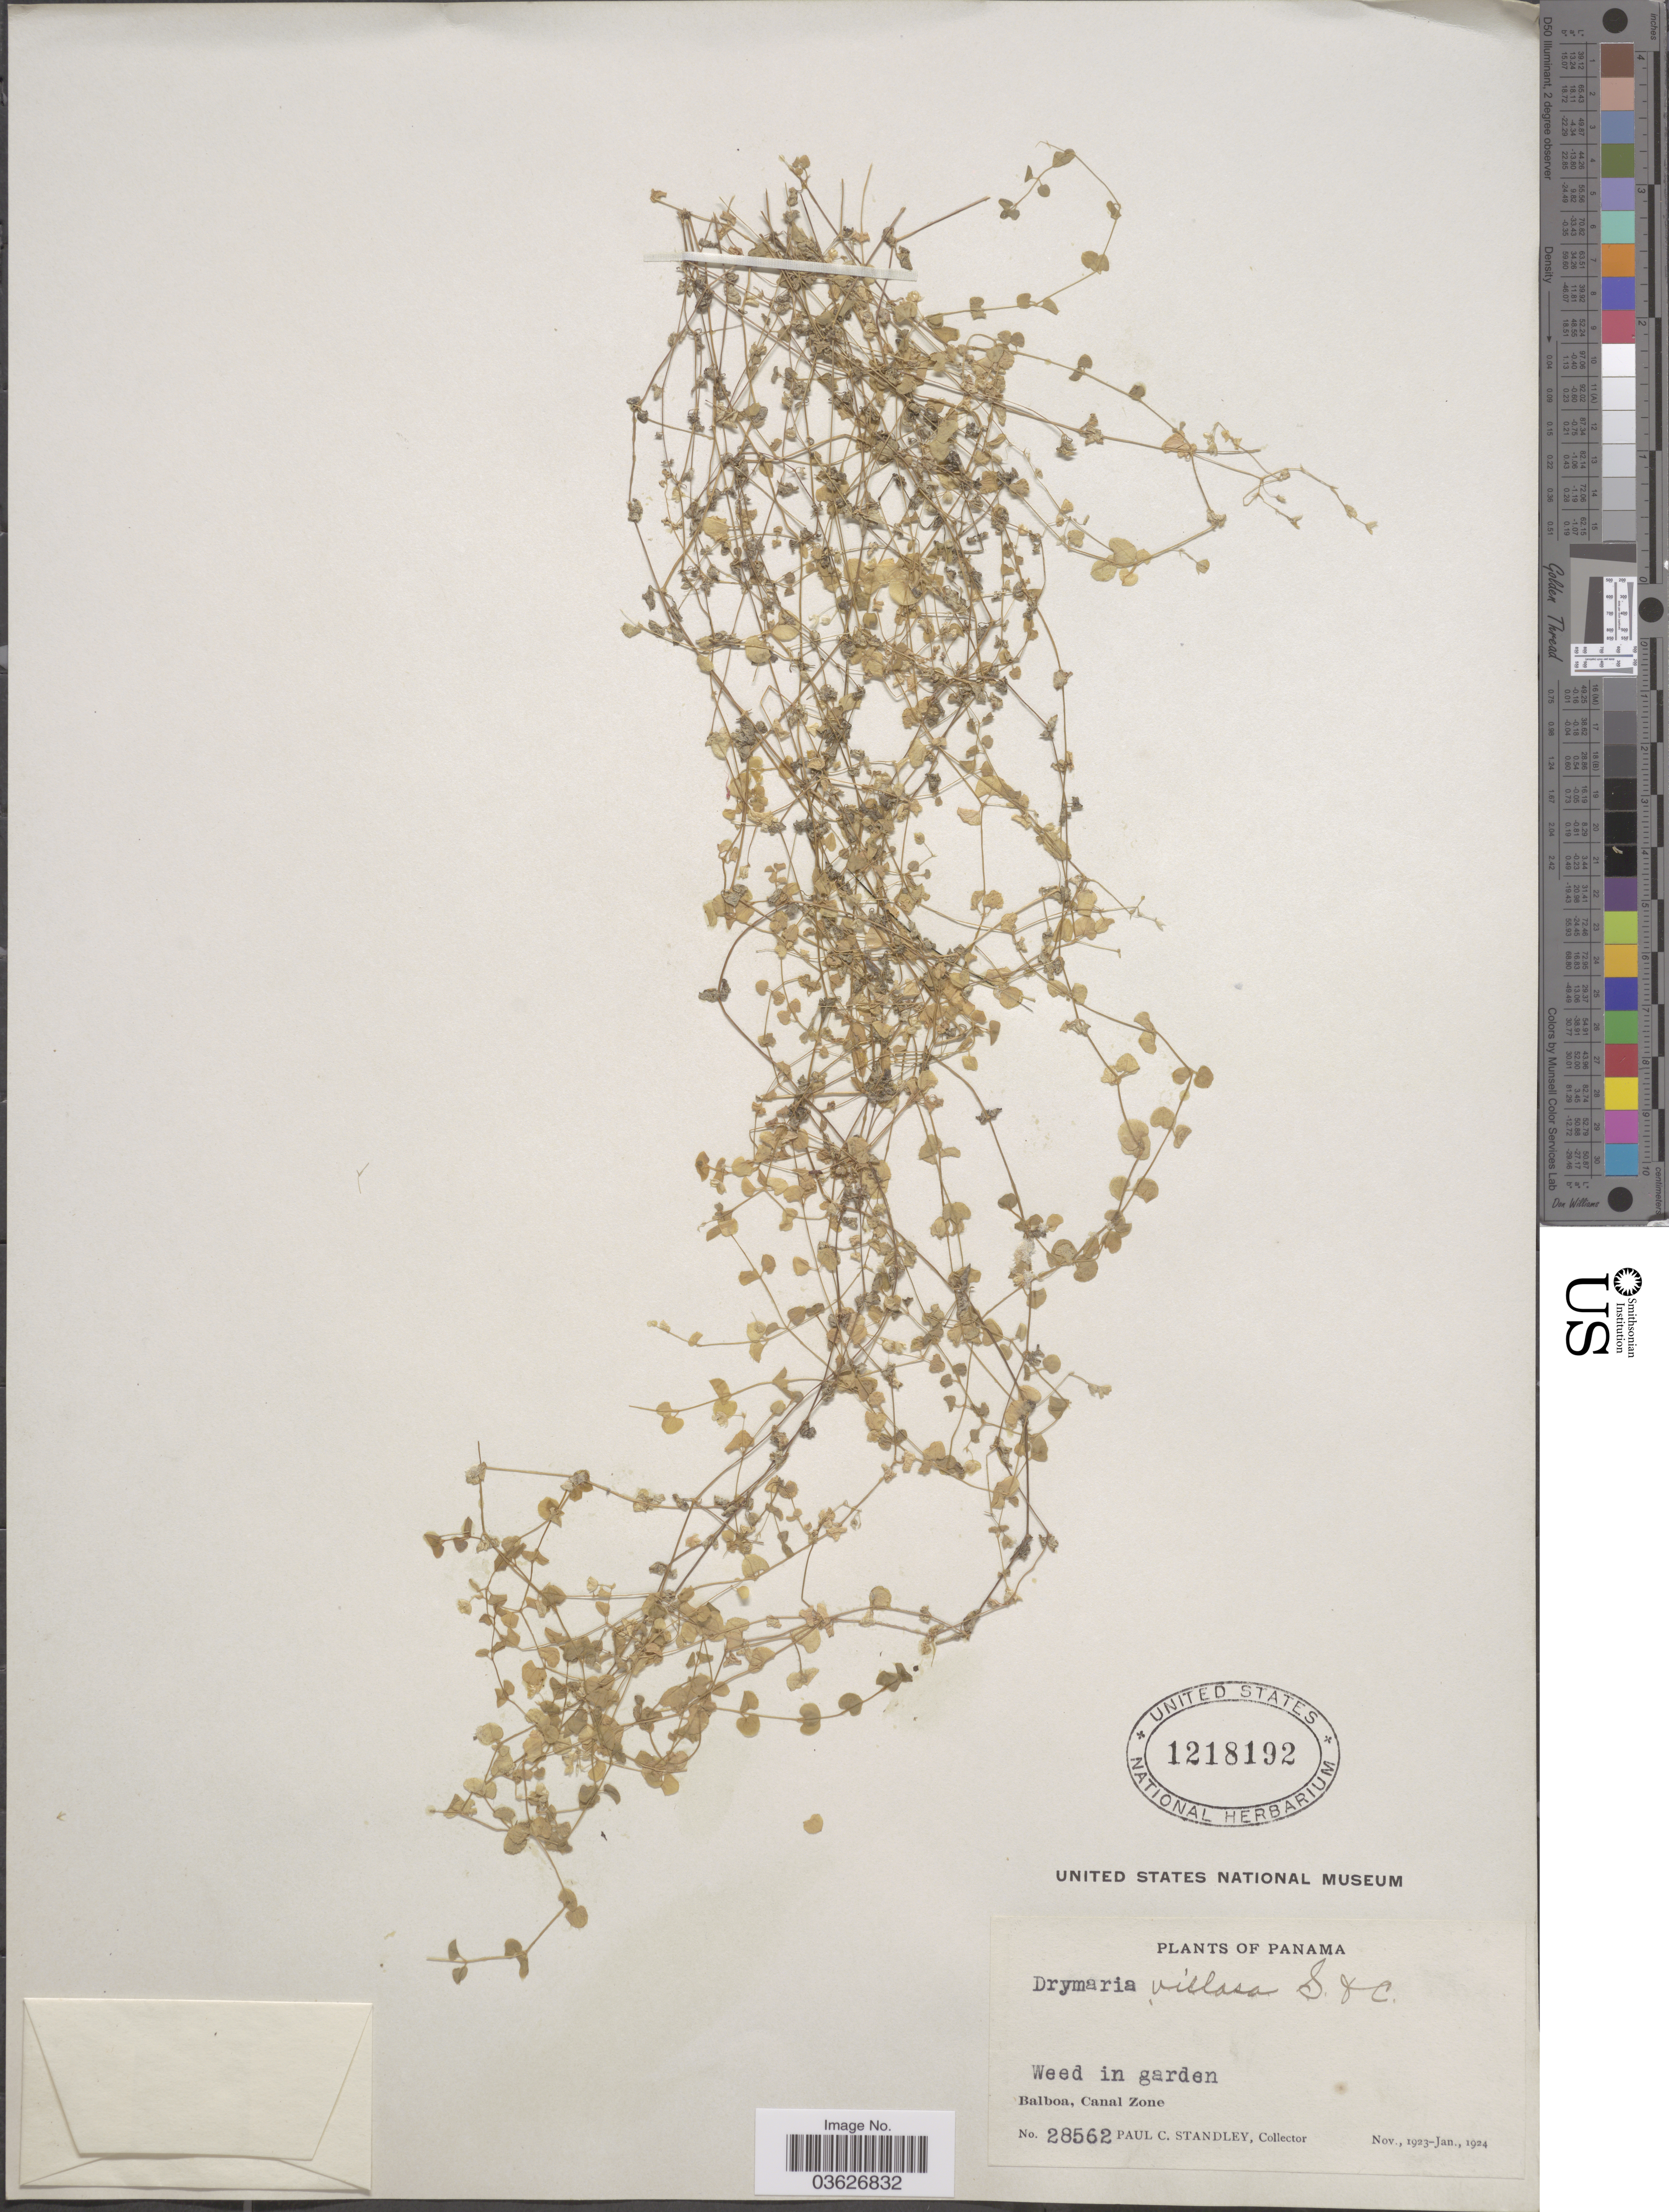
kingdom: Plantae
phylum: Tracheophyta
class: Magnoliopsida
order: Caryophyllales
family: Caryophyllaceae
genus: Drymaria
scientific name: Drymaria villosa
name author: Cham. & Schltdl.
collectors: P. C. Standley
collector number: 28562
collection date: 1923-11/1924-01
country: Panama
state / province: Colón / Panamá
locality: Balboa, Canal Zone.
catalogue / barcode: US 1218192